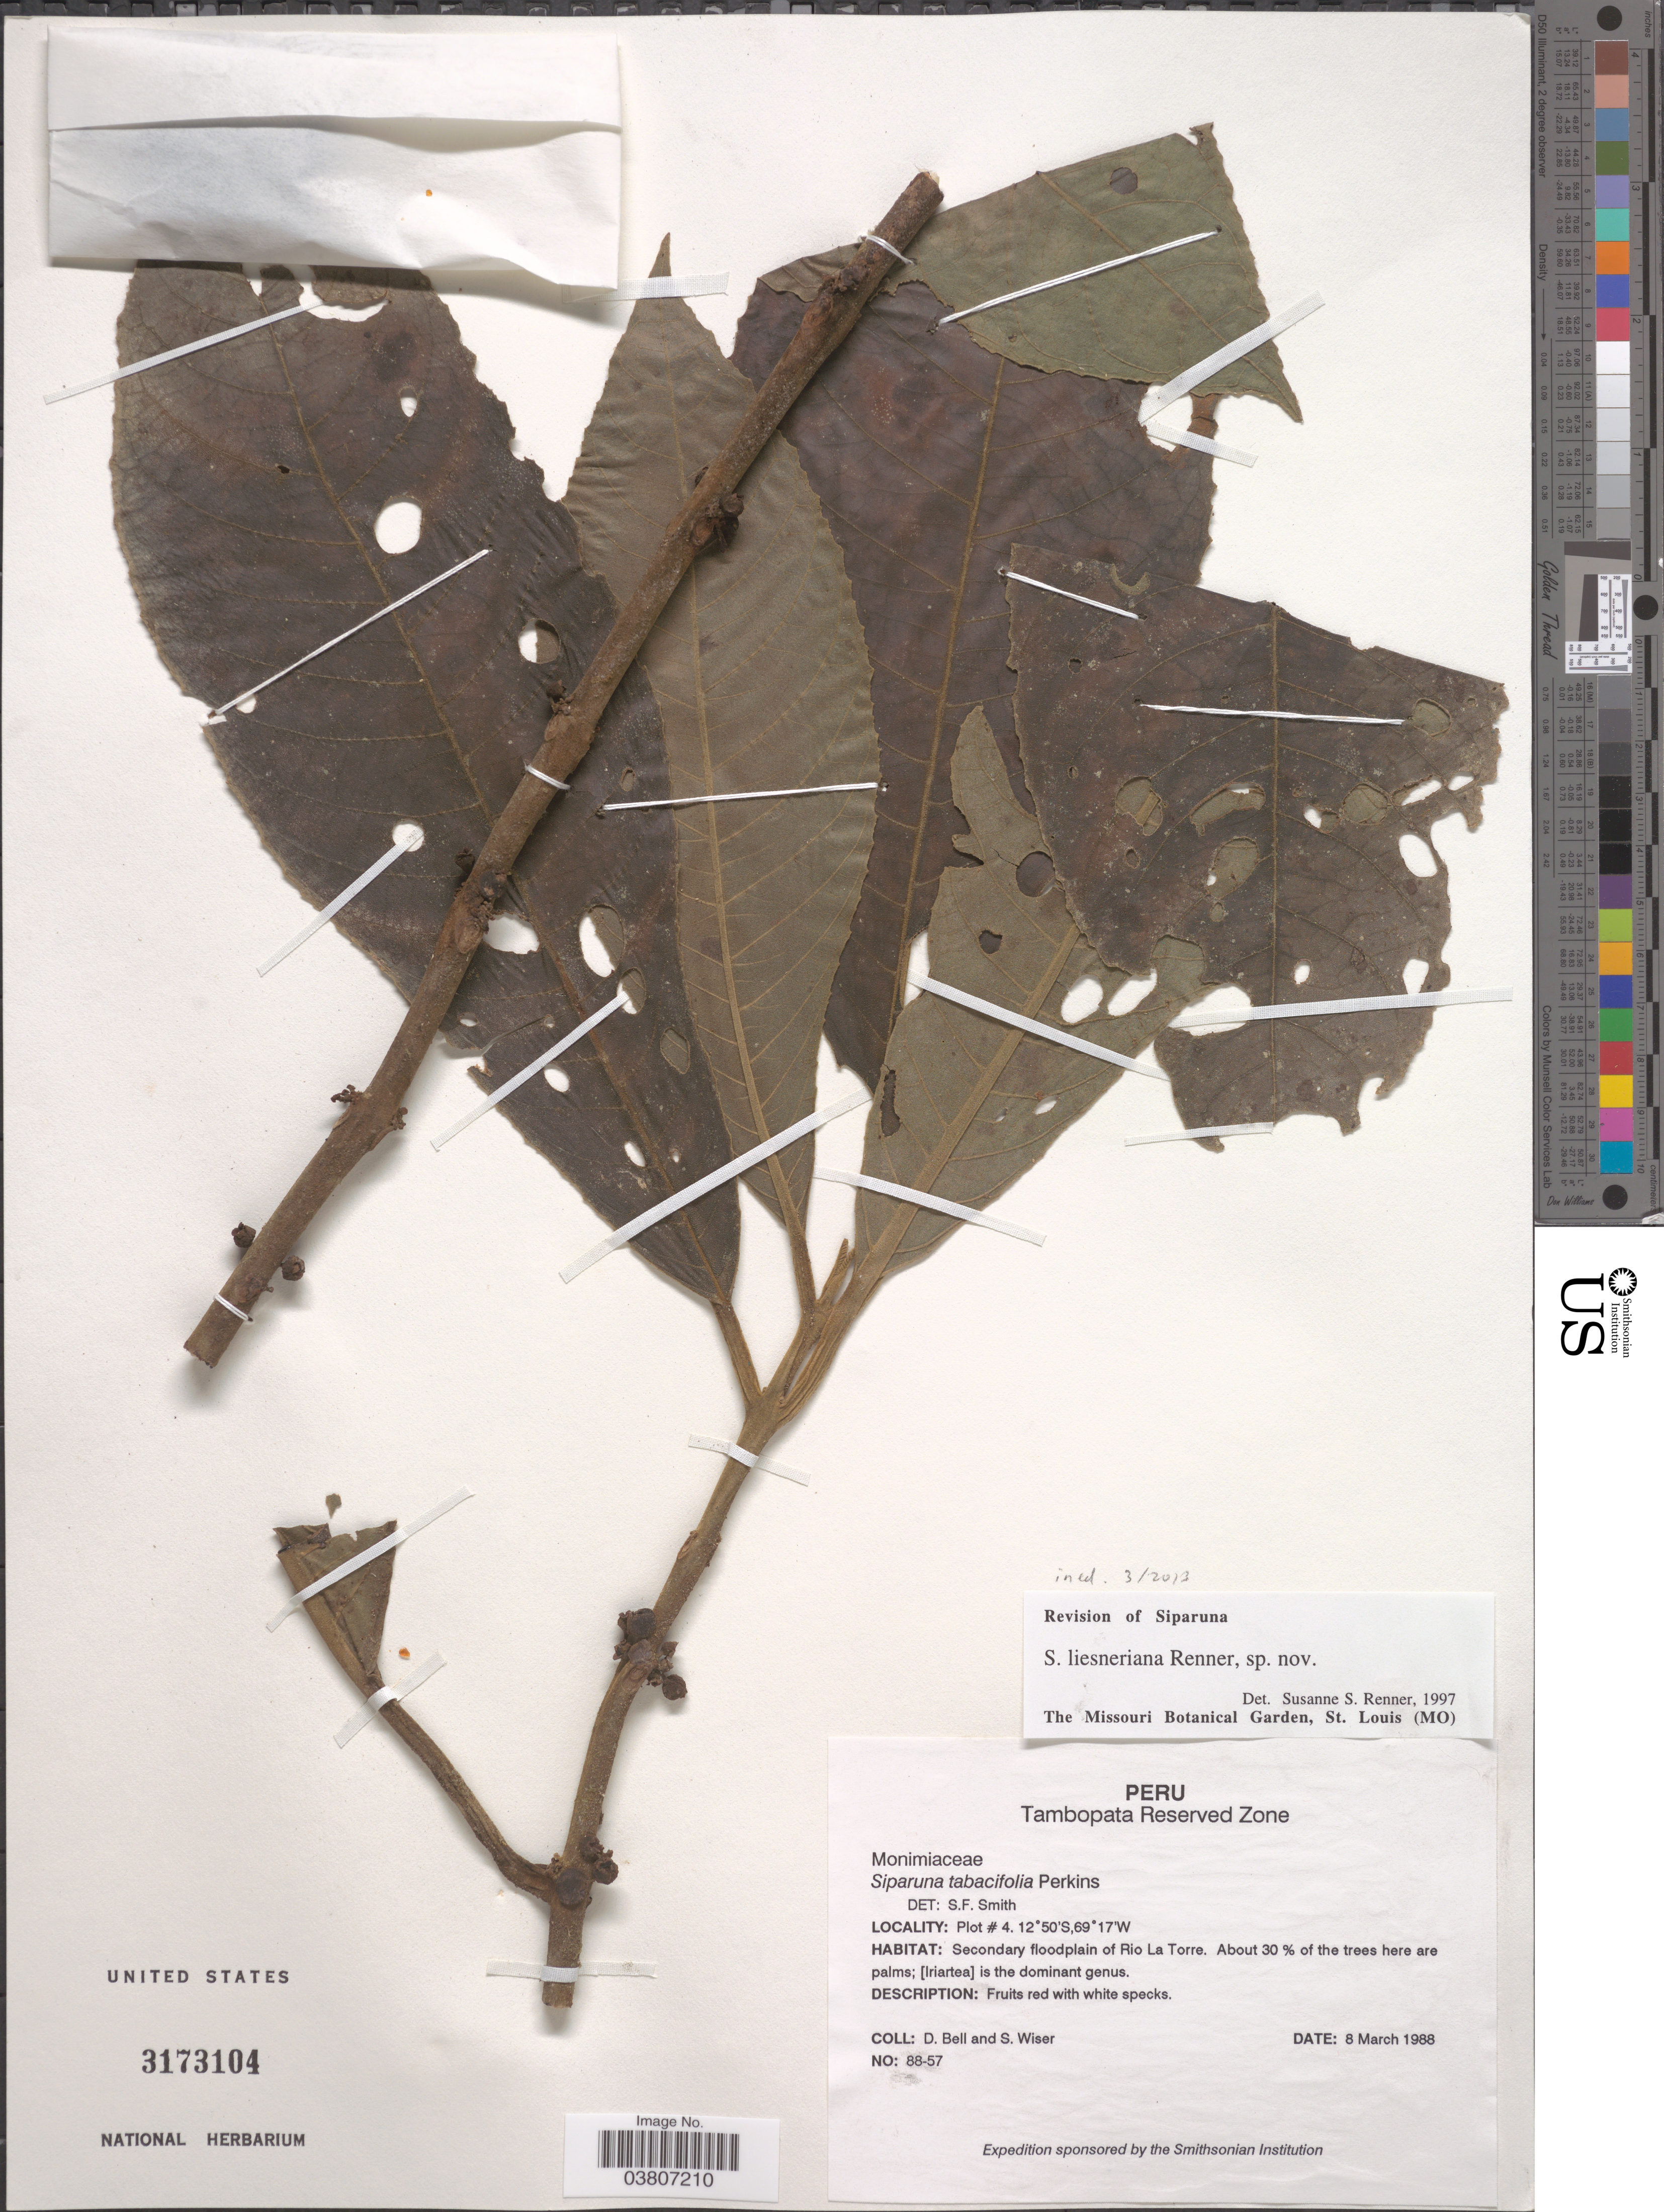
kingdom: Plantae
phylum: Tracheophyta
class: Magnoliopsida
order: Laurales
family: Siparunaceae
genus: Siparuna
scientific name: Siparuna liesneriana, ined 2020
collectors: D. A. Bell & S. Wiser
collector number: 88-57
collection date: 1988-03-08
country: Peru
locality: Tambopata Reserved Zone. Plot #4. Secondary floodplain of Rio La Torre.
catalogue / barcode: US 3173104